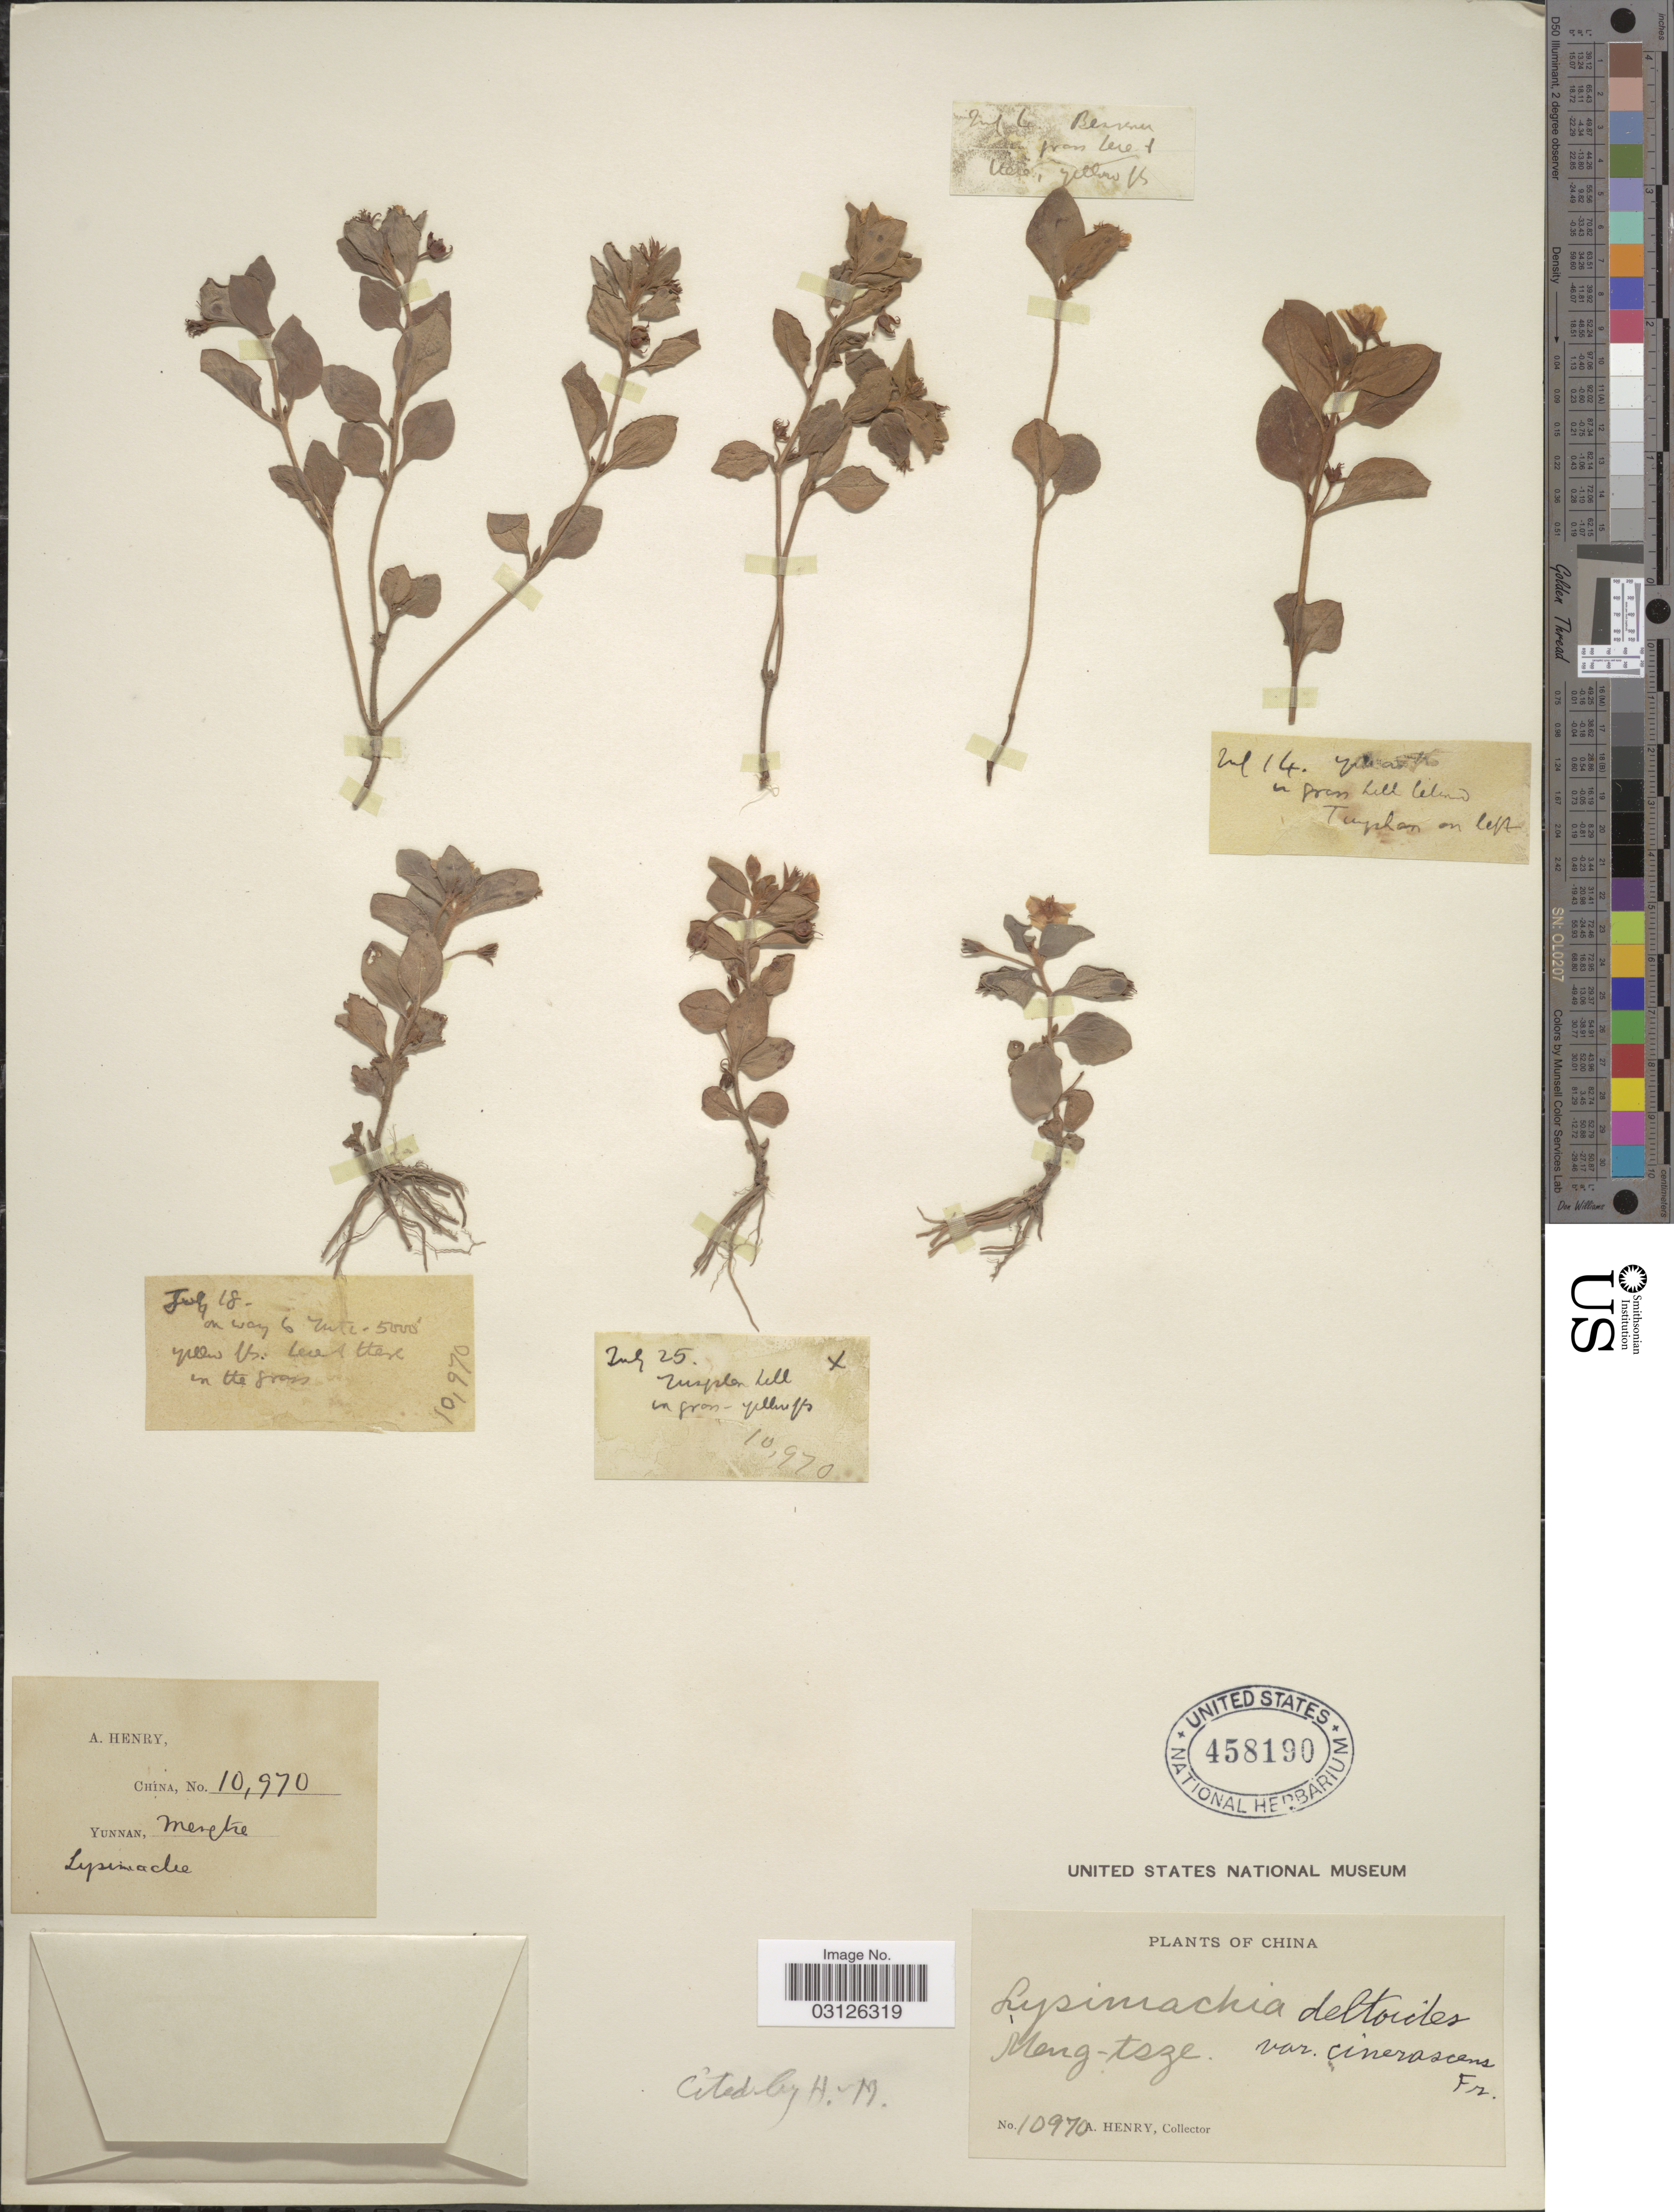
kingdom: Plantae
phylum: Tracheophyta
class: Magnoliopsida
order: Ericales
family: Primulaceae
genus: Lysimachia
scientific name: Lysimachia deltoidea var. cinerascens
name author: Franch.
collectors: A. Henry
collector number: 10970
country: China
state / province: Yunnan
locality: Meng-tsze.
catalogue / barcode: US 458190